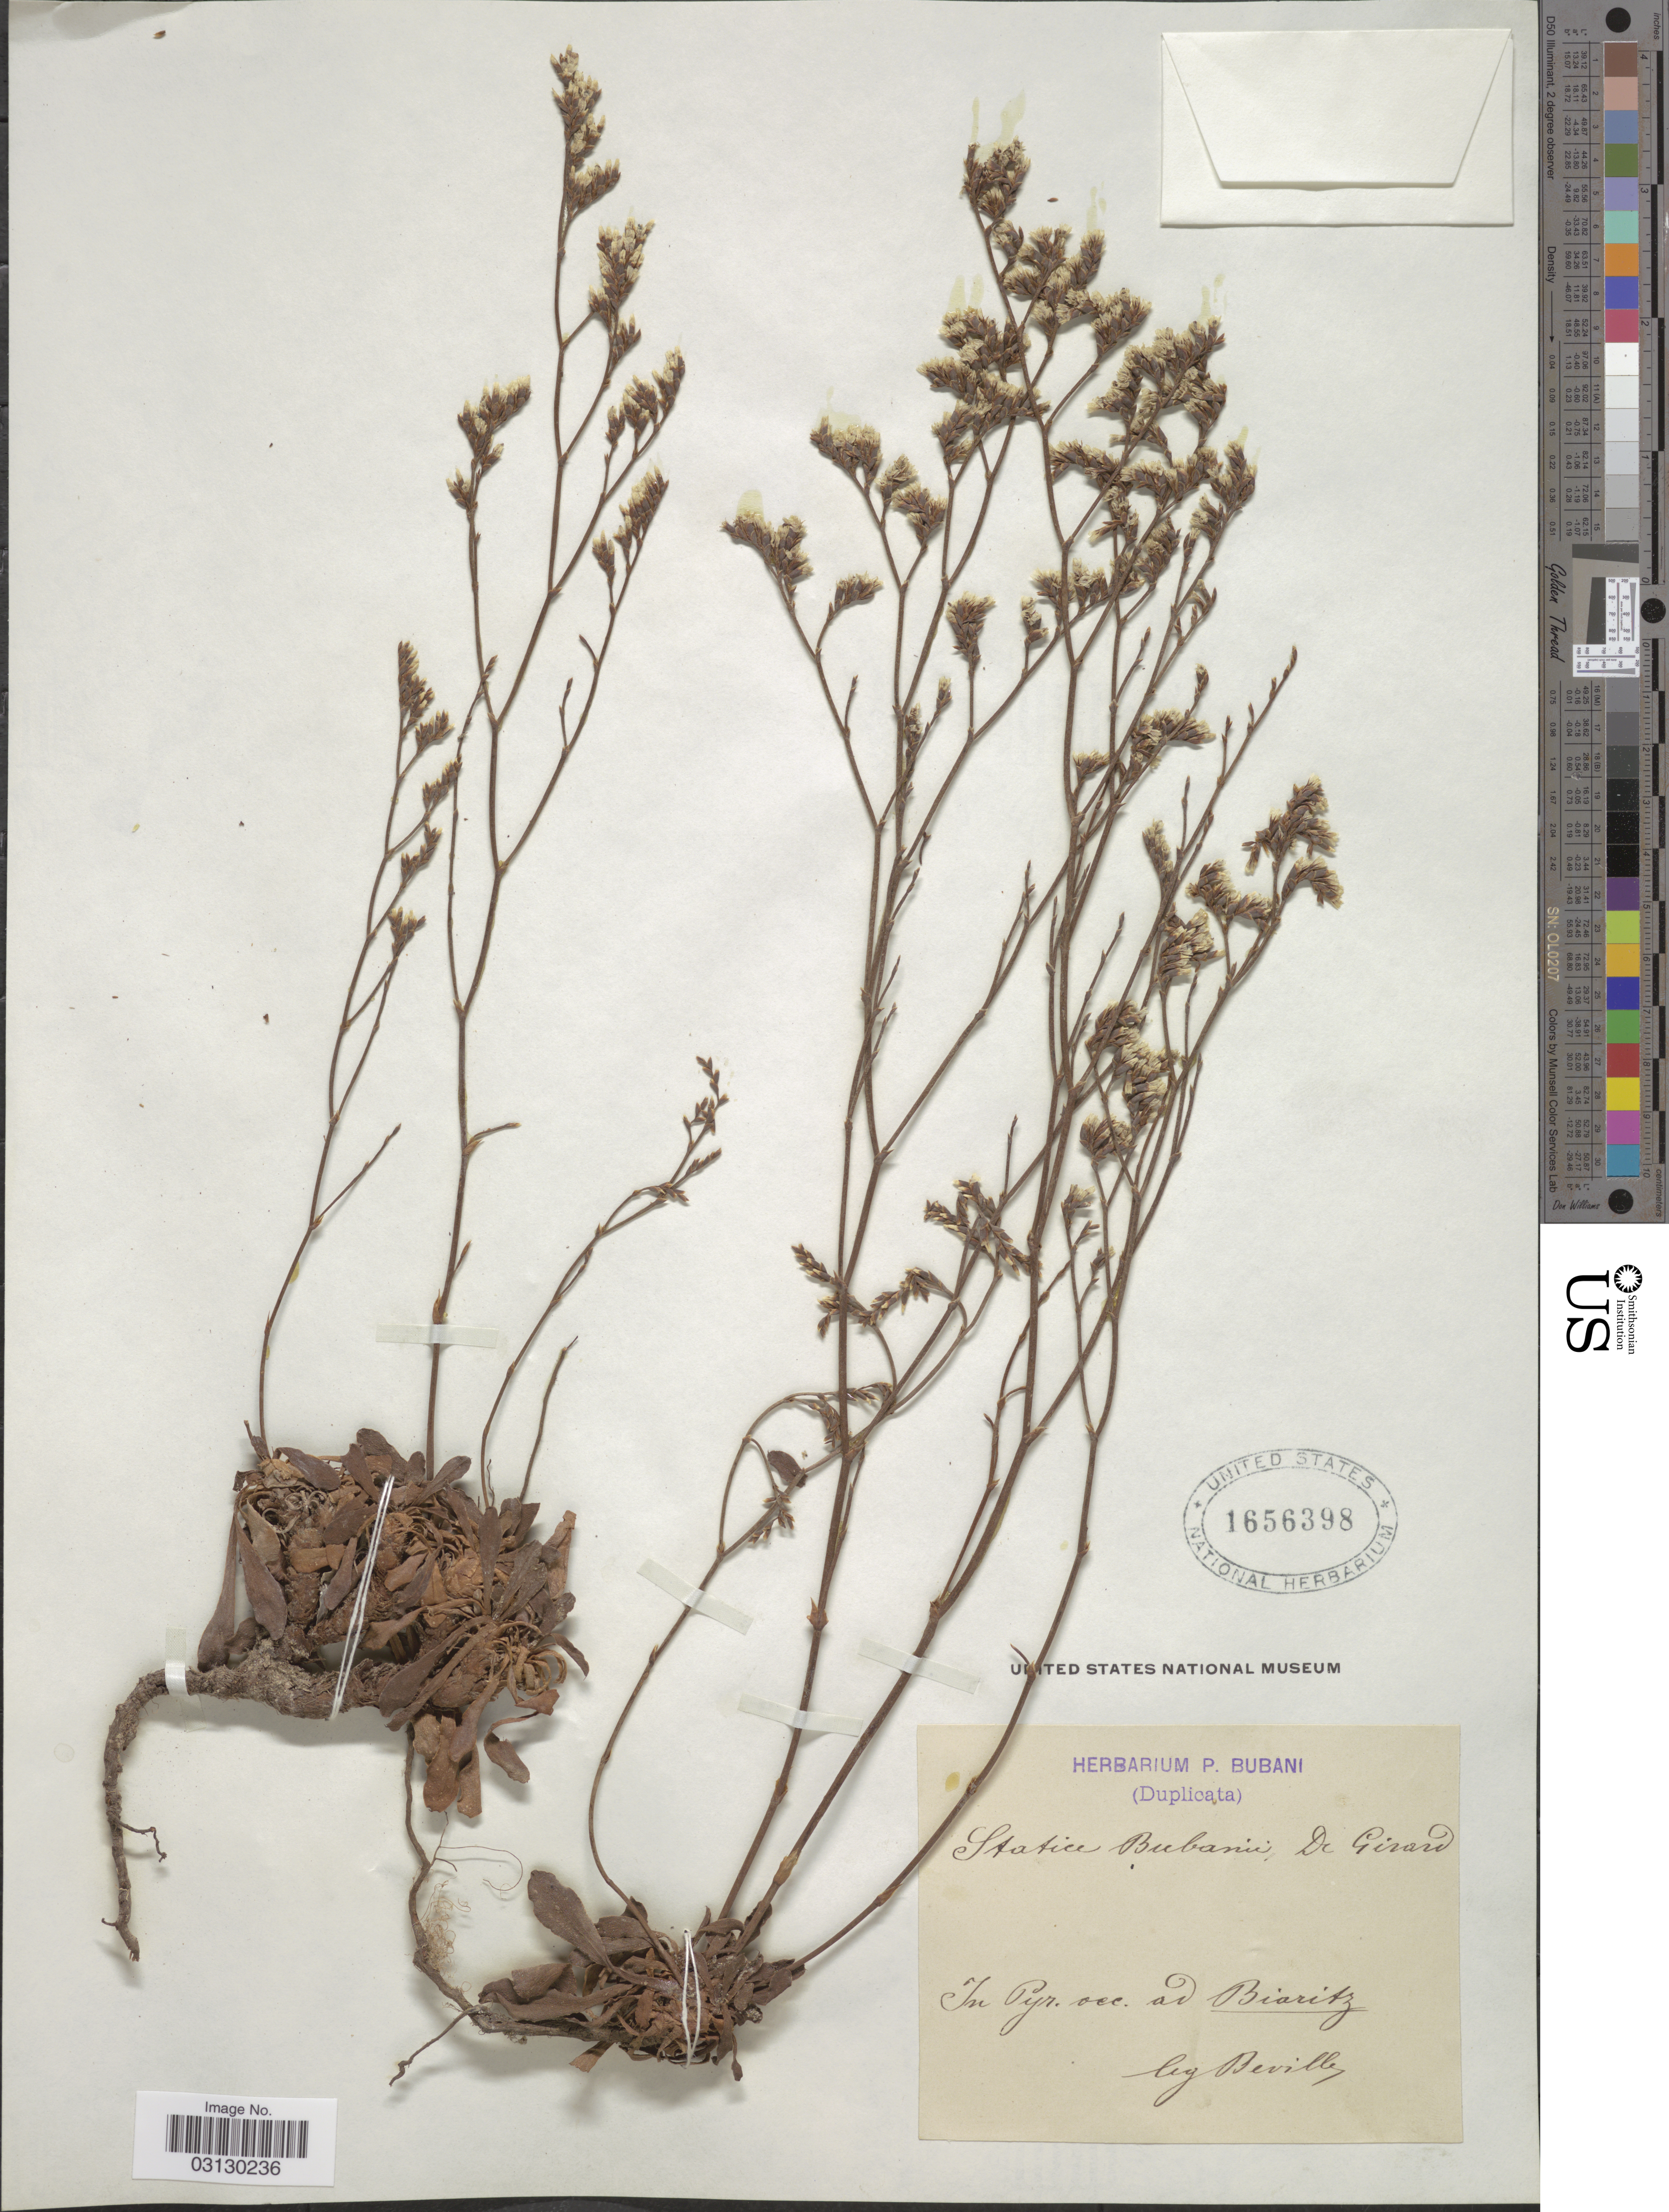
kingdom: Plantae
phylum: Tracheophyta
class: Magnoliopsida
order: Caryophyllales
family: Plumbaginaceae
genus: Limonium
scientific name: Limonium binervosum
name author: (G.E. Sm.) C.E.Salmon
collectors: Beville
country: France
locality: In Pyr. occ. ad. Biaritz [Biarritz]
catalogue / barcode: US 1656398